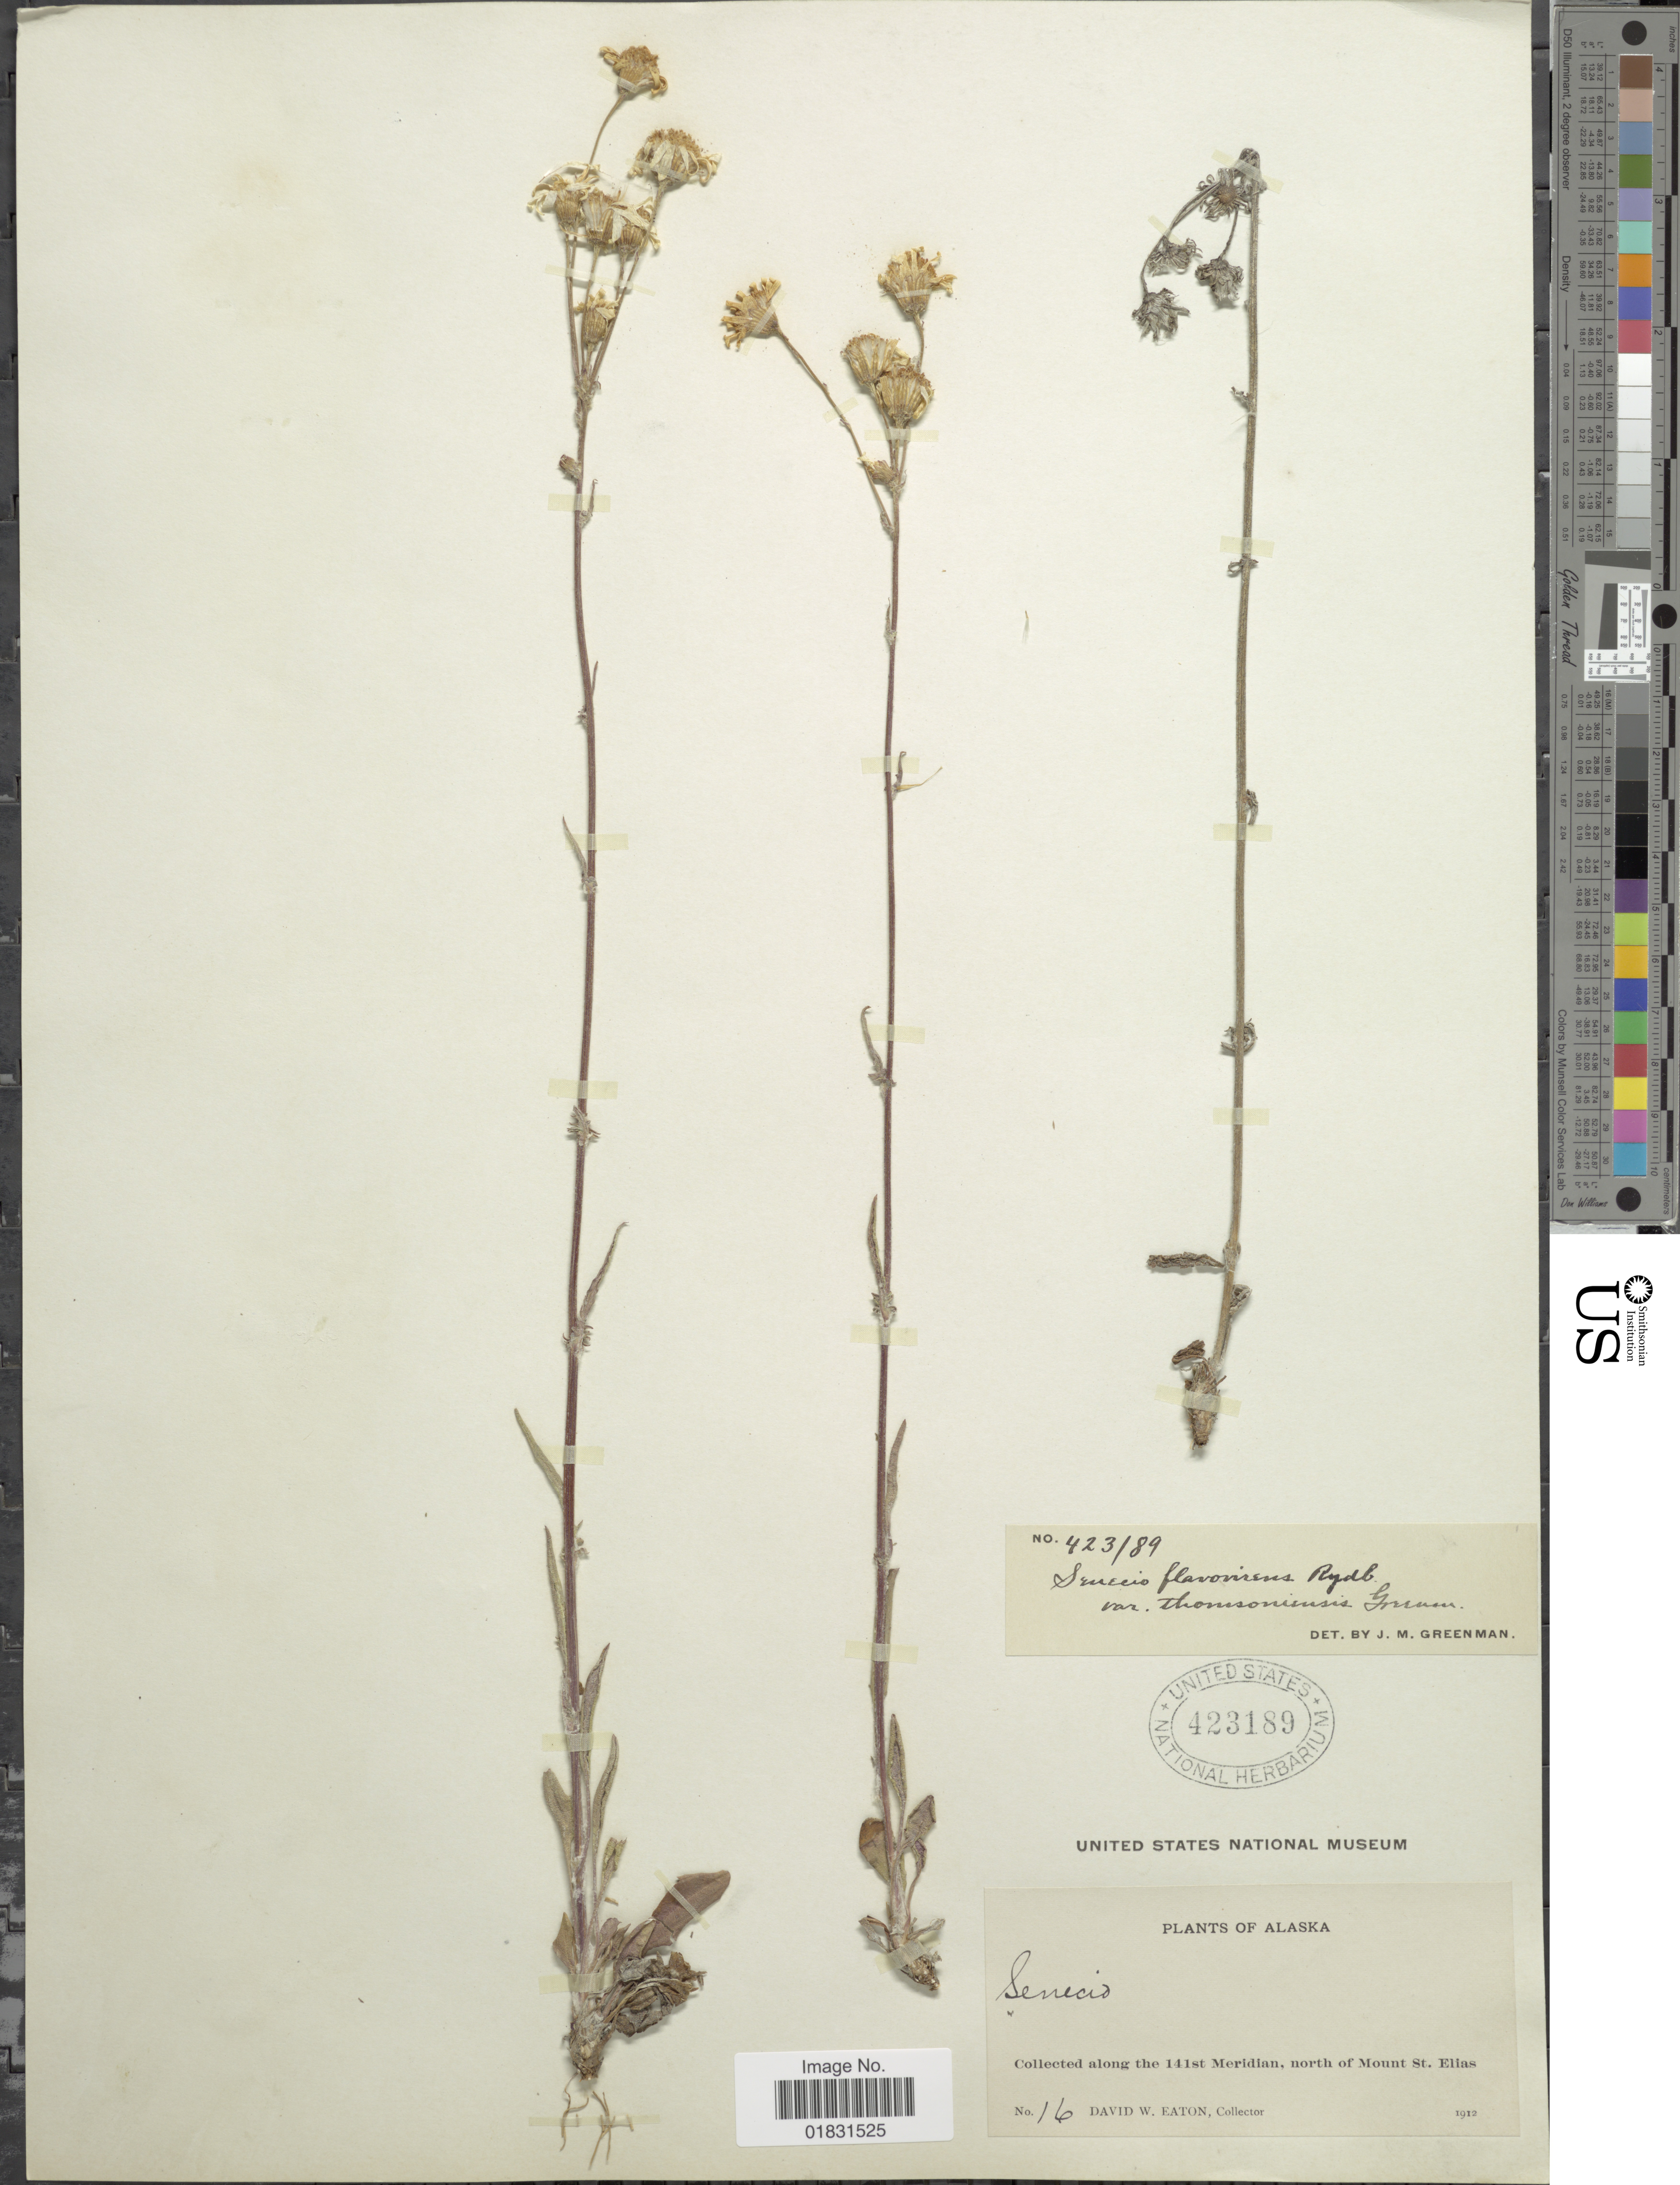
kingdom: Plantae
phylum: Tracheophyta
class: Magnoliopsida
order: Asterales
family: Asteraceae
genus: Packera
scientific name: Packera paupercula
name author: (Michx.) Á. Löve & D. Löve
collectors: D. Eaton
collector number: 16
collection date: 1912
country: United States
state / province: Alaska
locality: Along the 141st Meridian, north of Mount St Elias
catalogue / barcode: US 423189